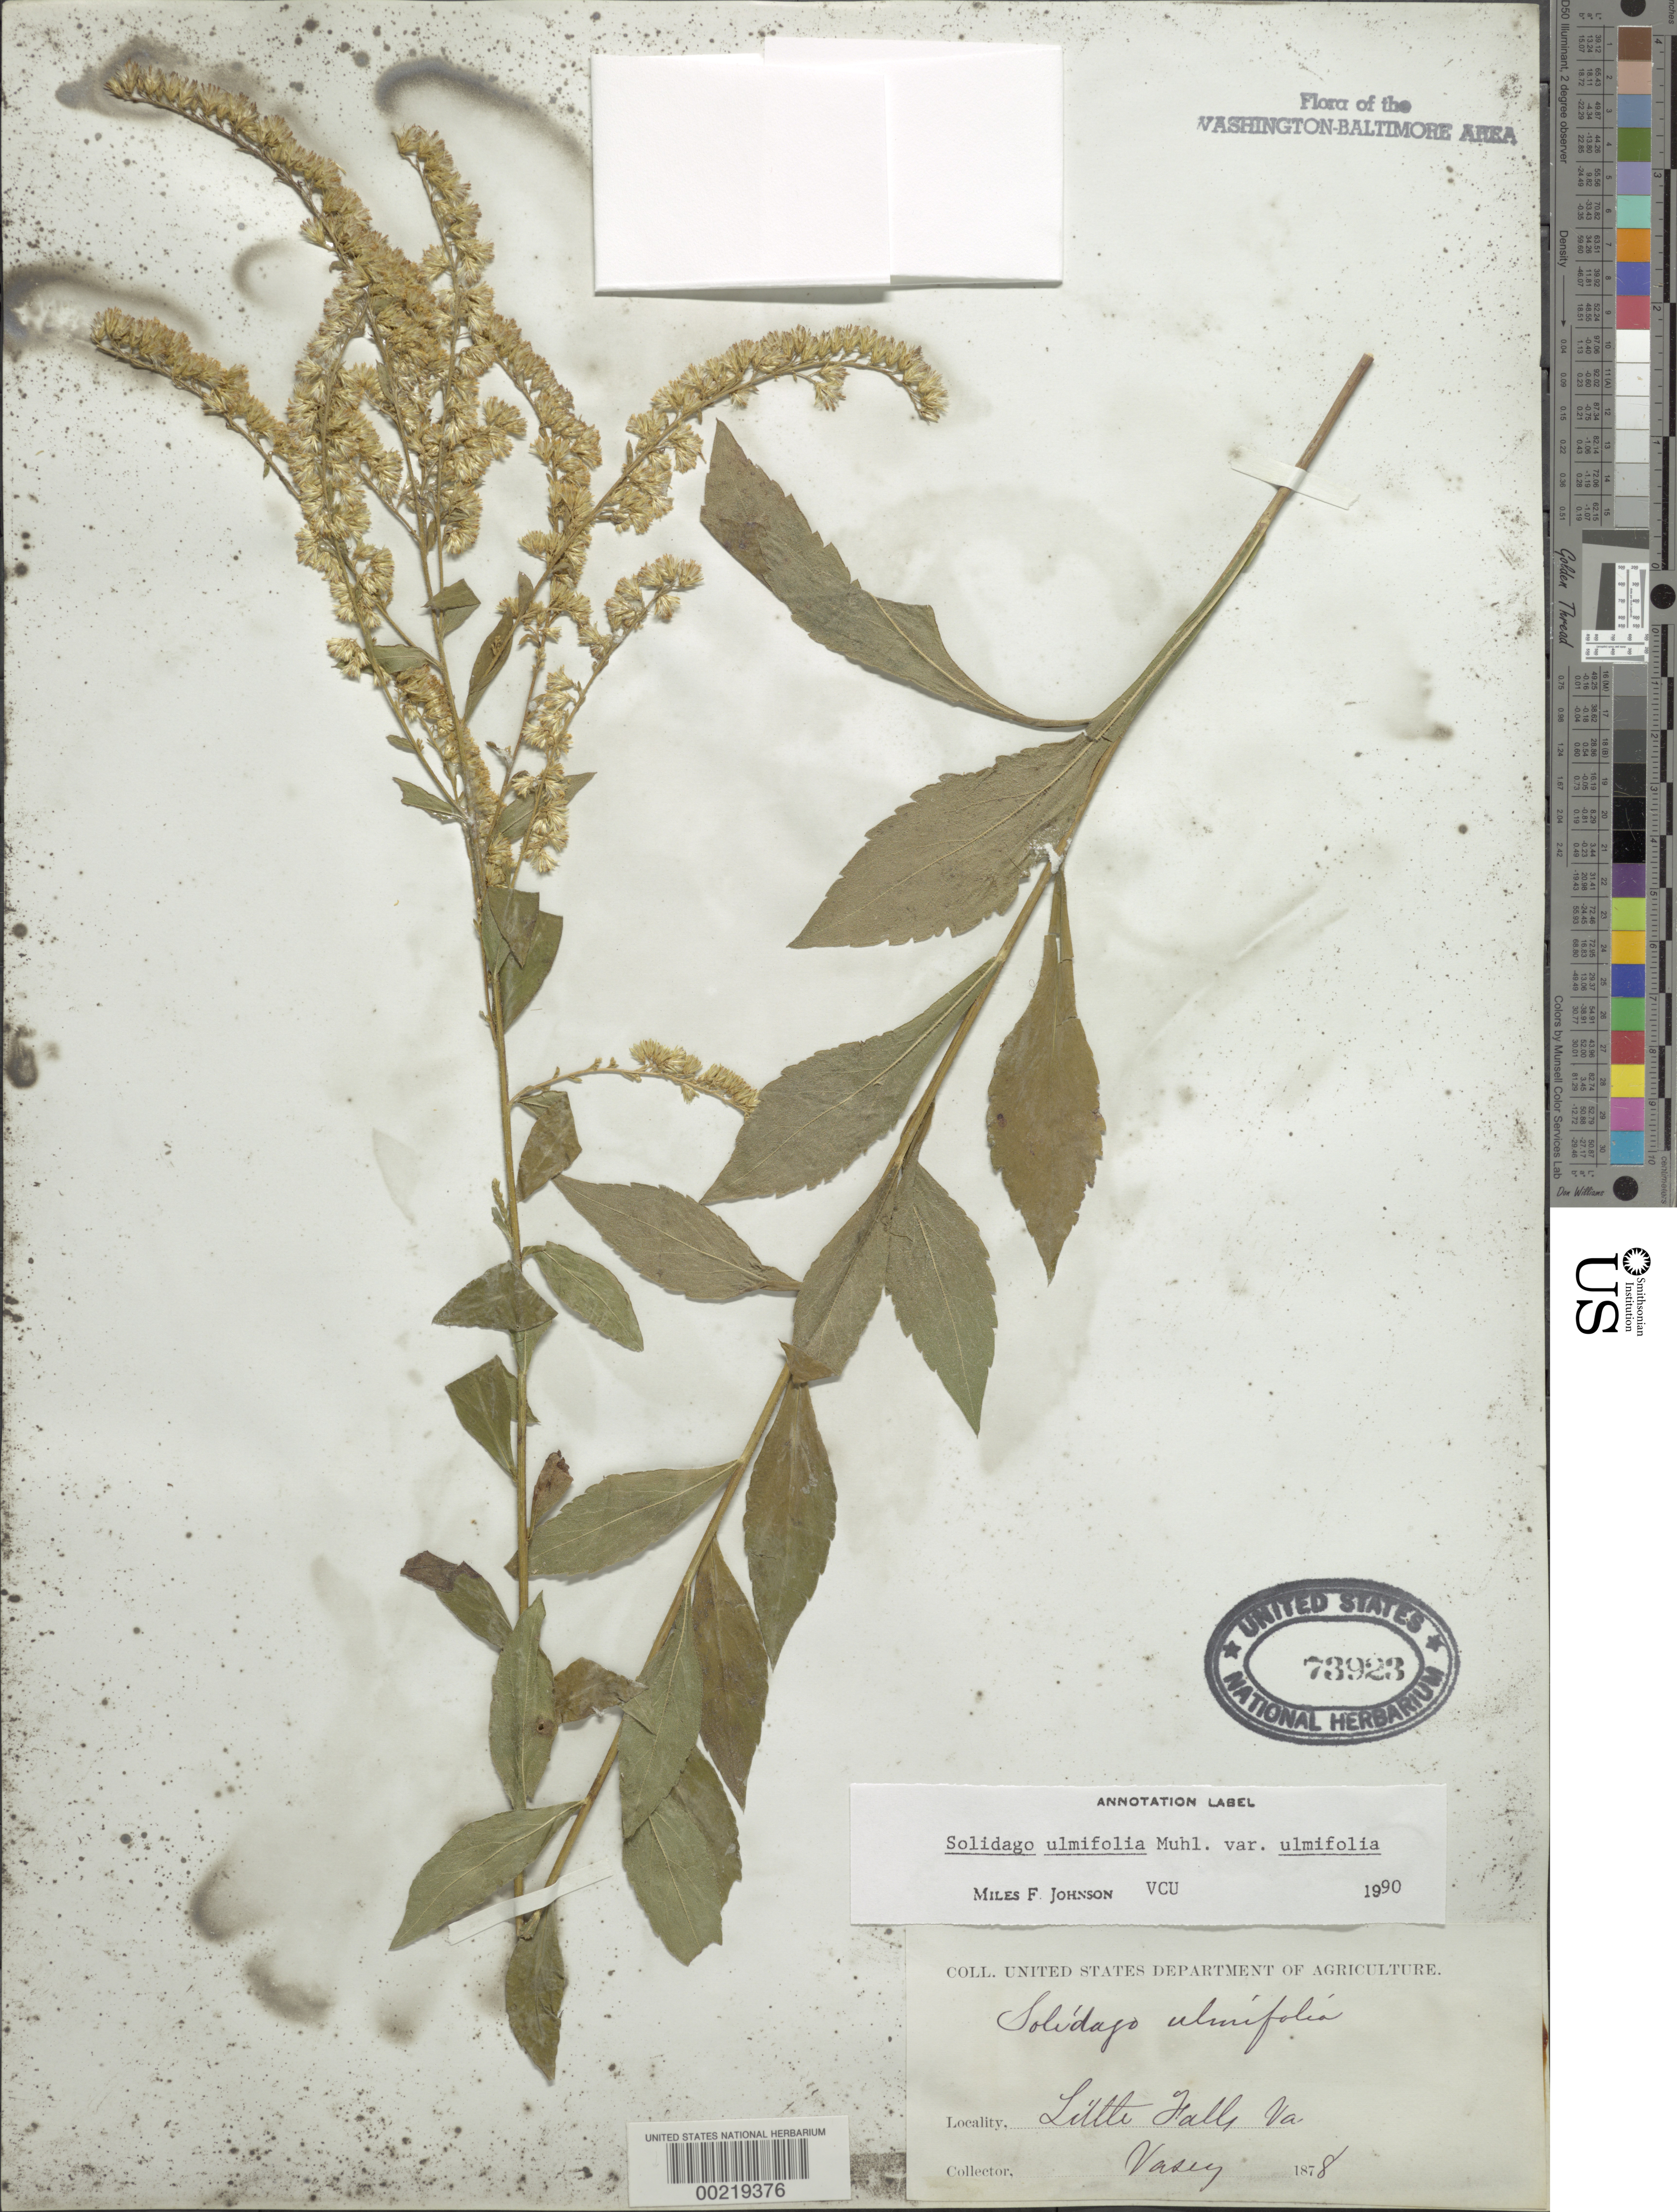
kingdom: Plantae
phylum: Tracheophyta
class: Magnoliopsida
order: Asterales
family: Asteraceae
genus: Solidago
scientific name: Solidago ulmifolia var. ulmifolia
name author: Muhl.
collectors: G. Vasey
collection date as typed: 1878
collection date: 1878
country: United States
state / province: Virginia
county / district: Fairfax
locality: Little Falls C. & O. Canal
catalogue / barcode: US 73923